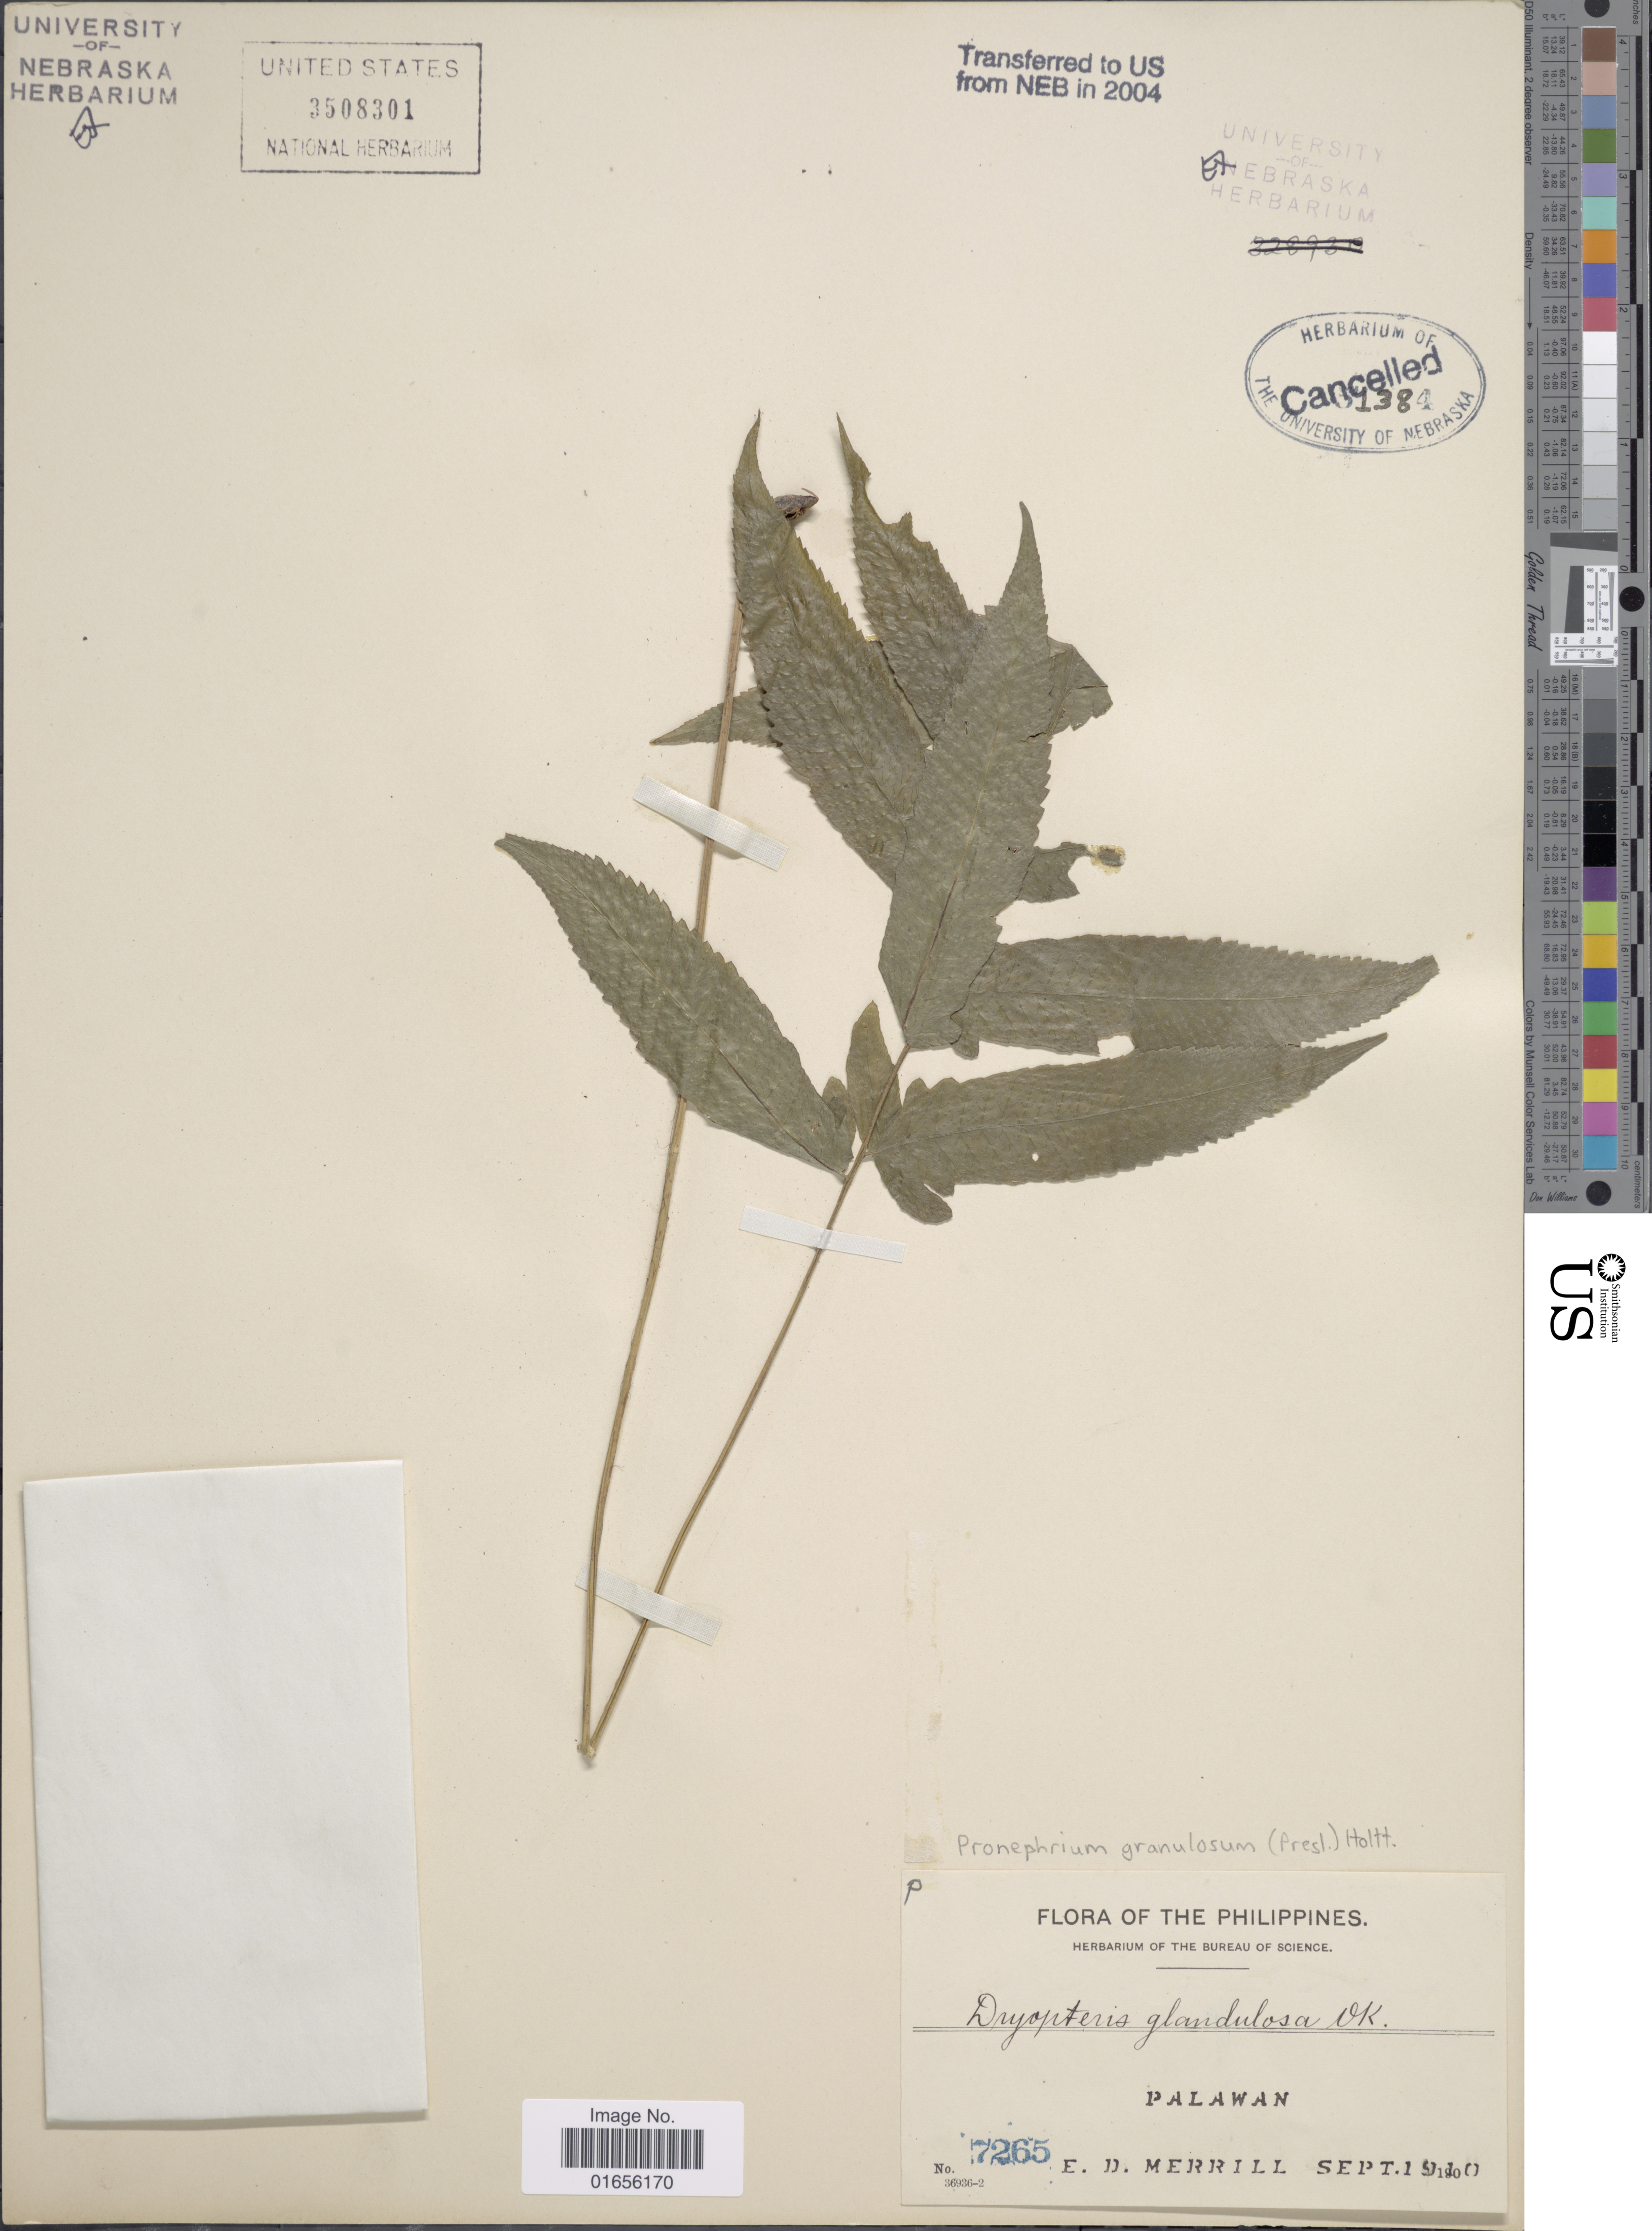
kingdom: Plantae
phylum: Tracheophyta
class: Polypodiopsida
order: Polypodiales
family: Thelypteridaceae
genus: Pronephrium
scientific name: Pronephrium glandulosum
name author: (Blume) Holttum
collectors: E. D. Merrill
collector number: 7265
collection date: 1910-09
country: Philippines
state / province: Mimaropa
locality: The Philippines, Palawan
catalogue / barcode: US 3508301